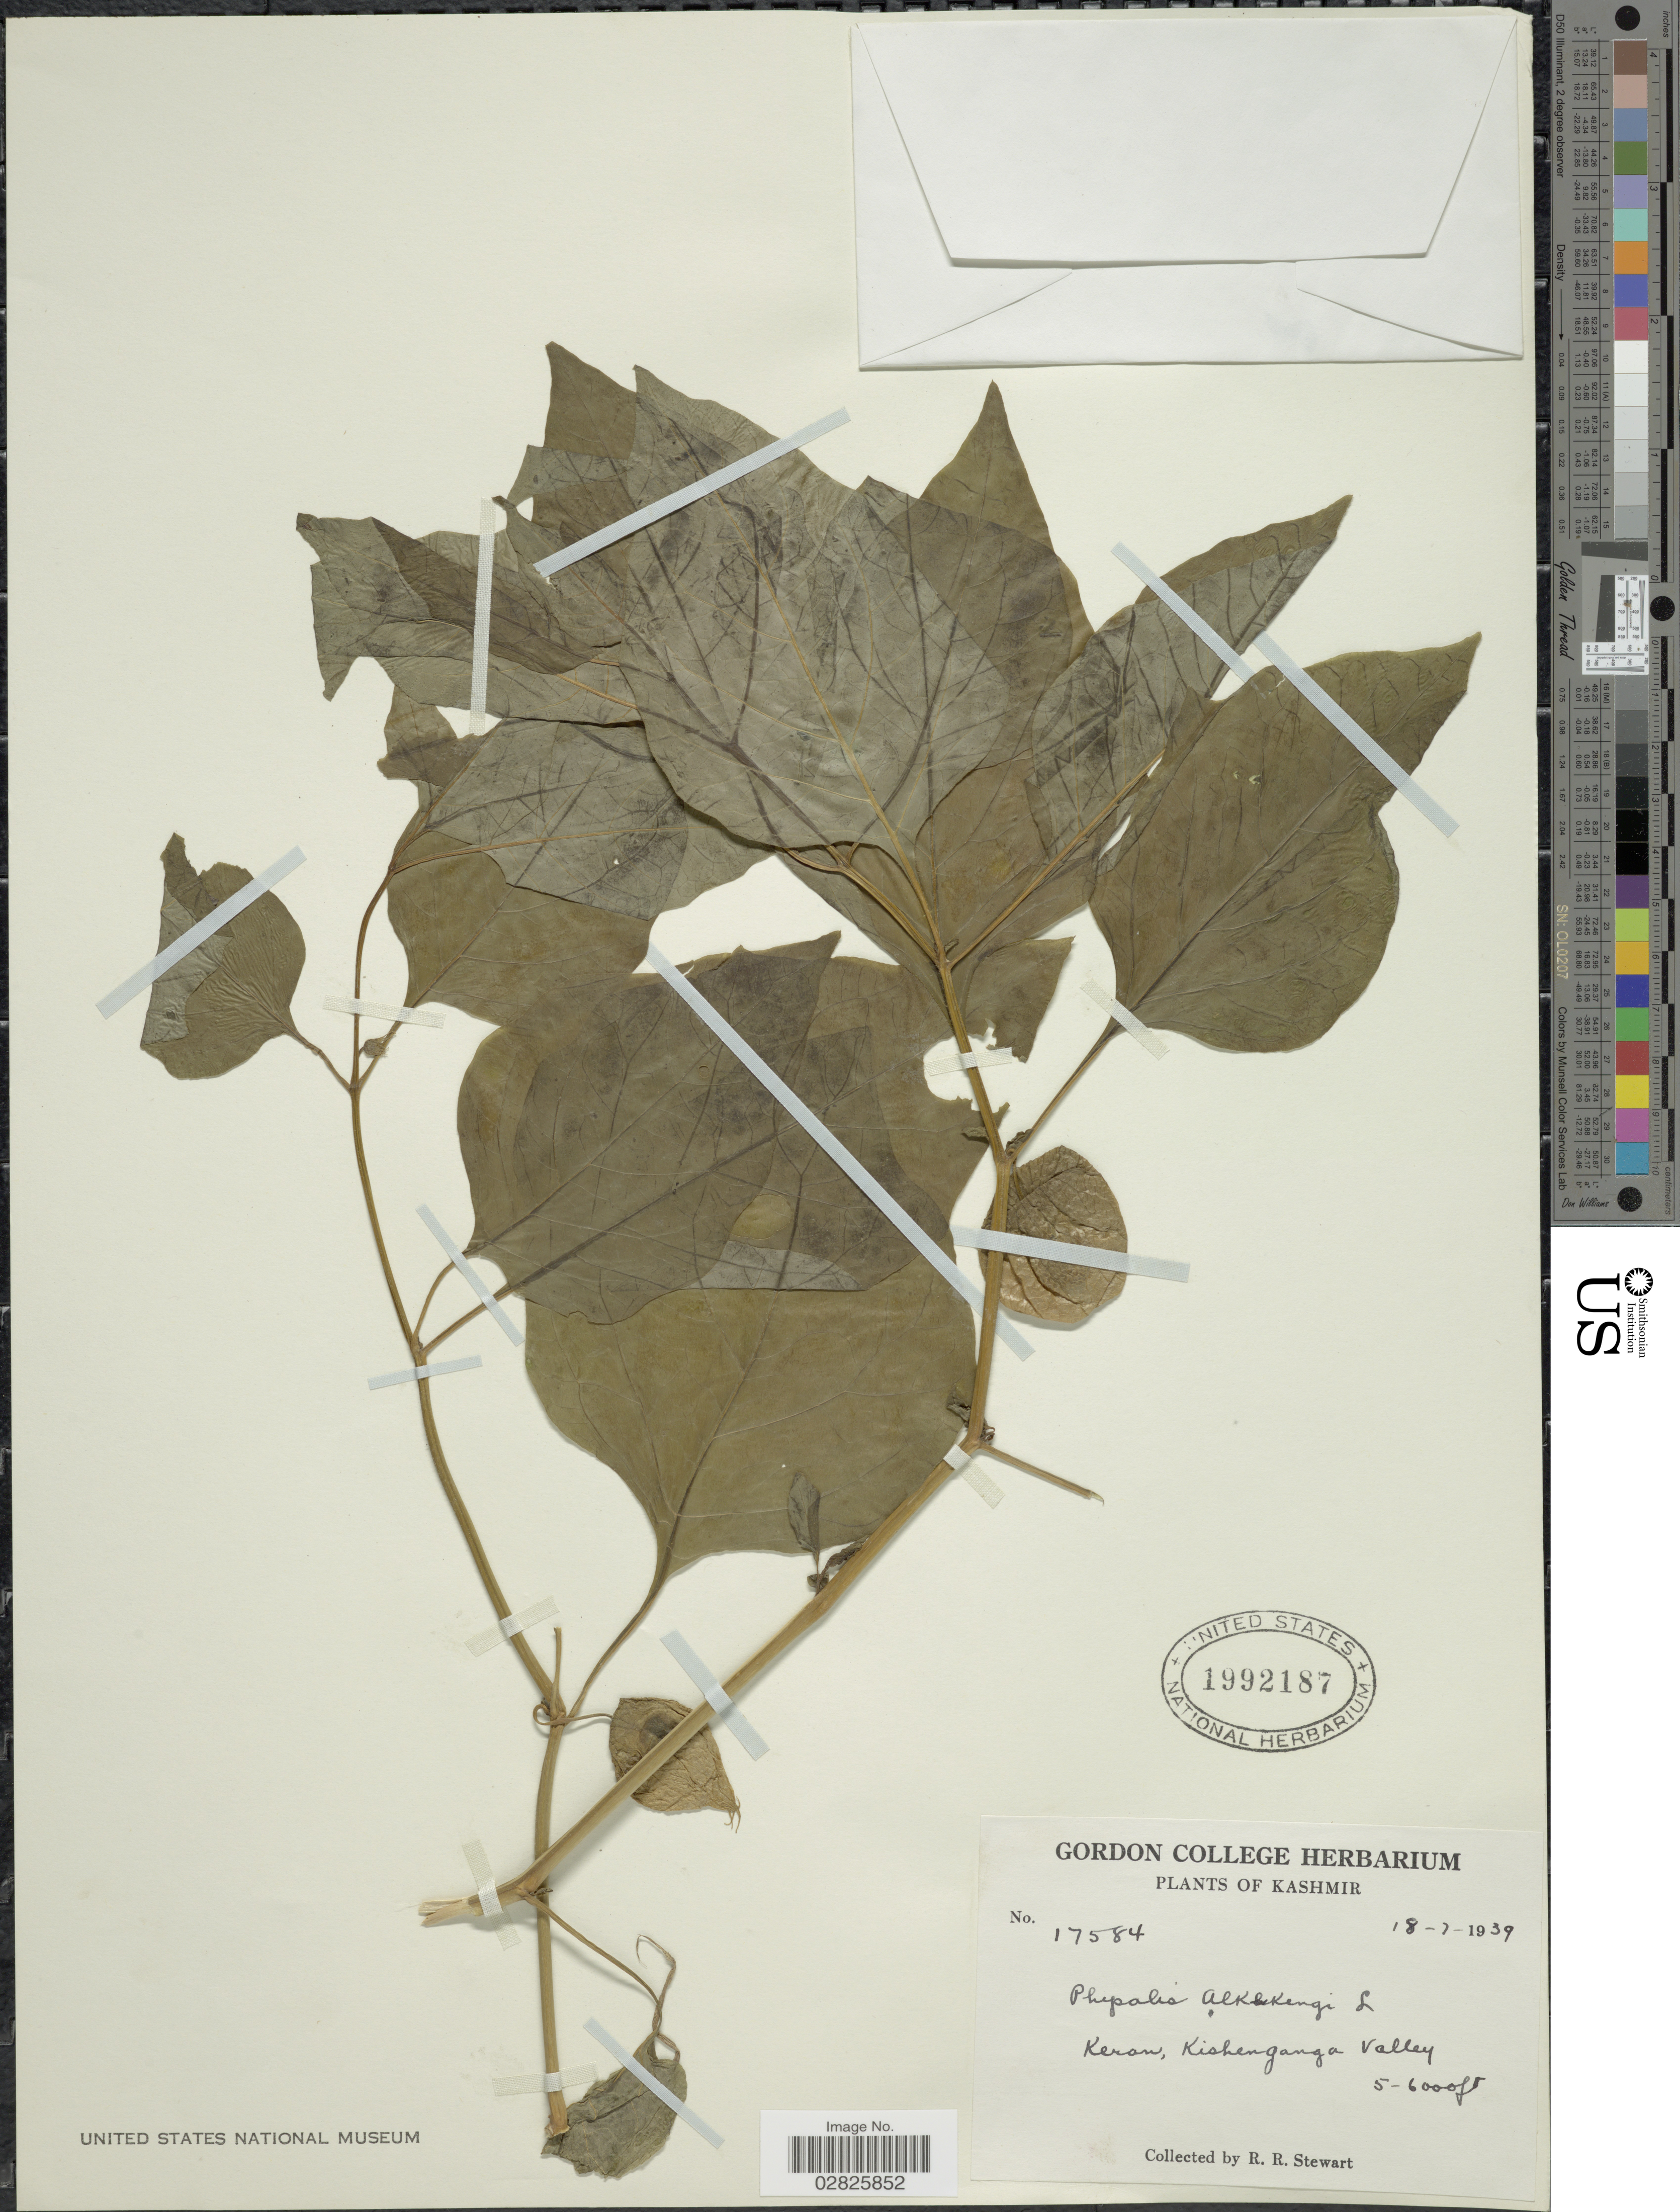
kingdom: Plantae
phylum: Tracheophyta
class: Magnoliopsida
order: Solanales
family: Solanaceae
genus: Physalis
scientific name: Physalis alkekengi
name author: L.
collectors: R. R. Stewart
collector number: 17584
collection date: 1939-07-18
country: India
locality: Kashmir. Keran, Kishenganga Valley.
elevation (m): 1524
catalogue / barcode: US 1992187